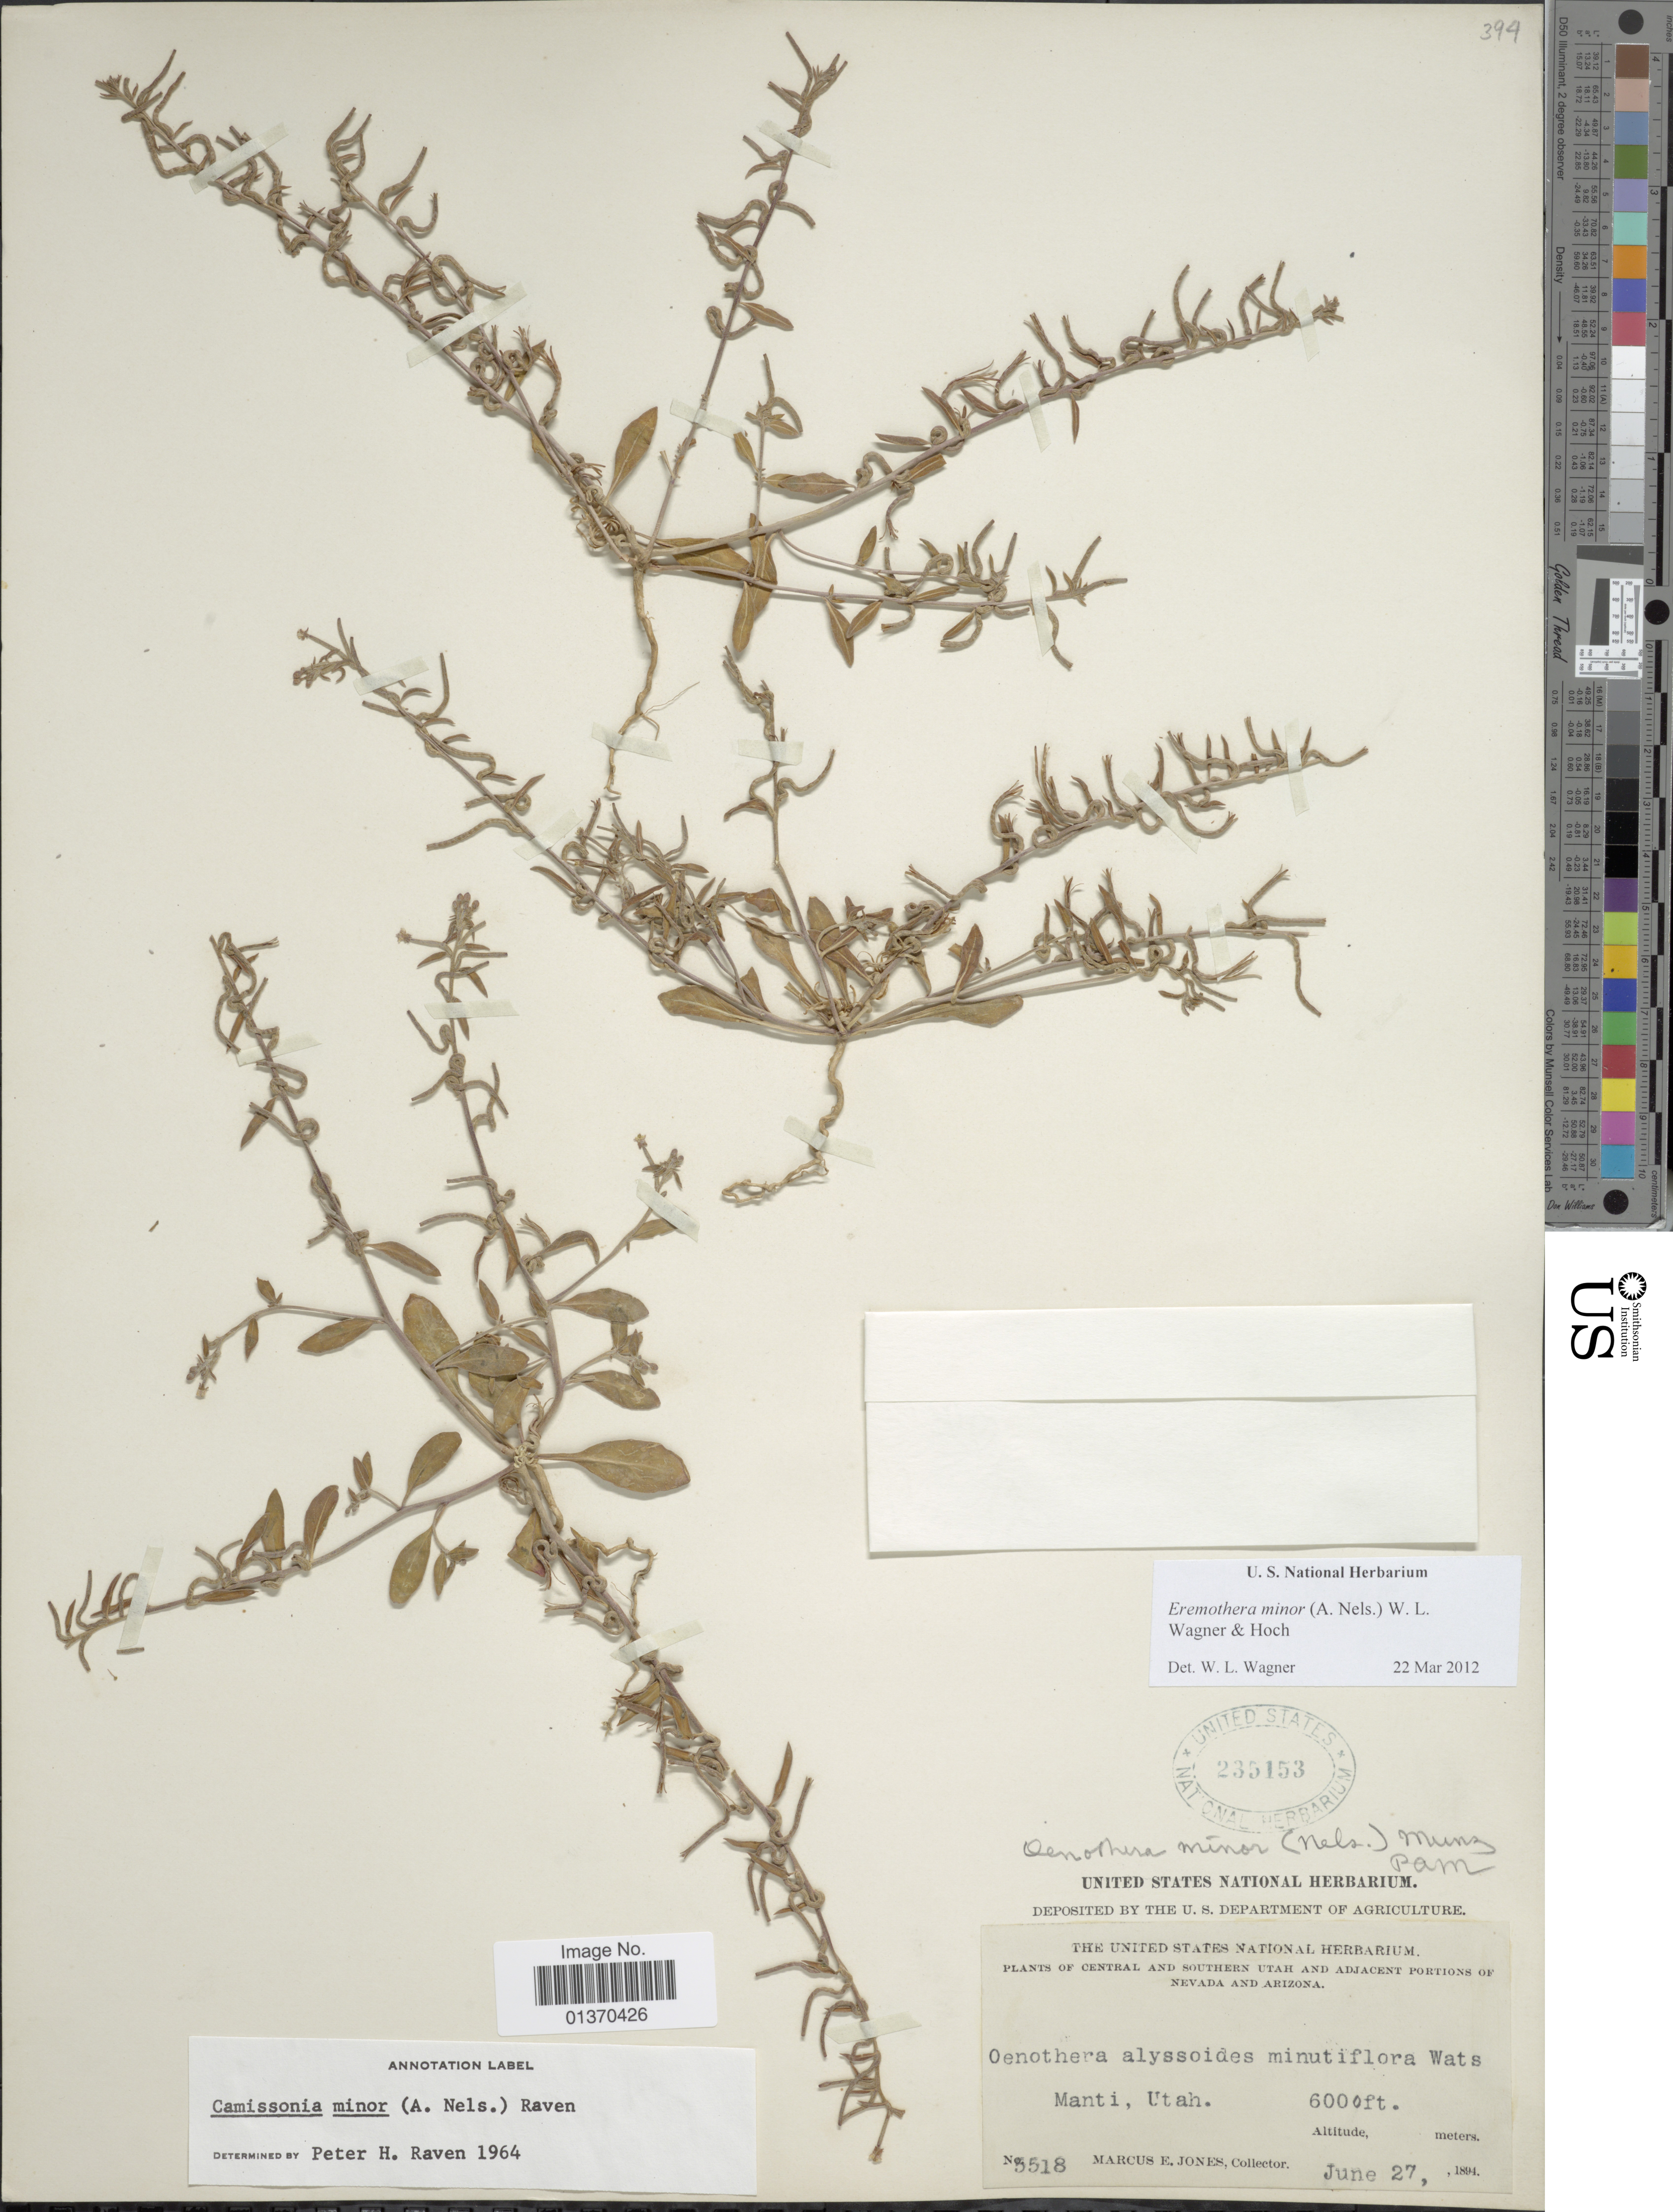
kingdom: Plantae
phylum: Tracheophyta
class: Magnoliopsida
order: Myrtales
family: Onagraceae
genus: Eremothera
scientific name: Eremothera minor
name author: (A. Nelson) W.L. Wagner & Hoch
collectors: M. E. Jones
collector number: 3518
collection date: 1894-06-27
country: United States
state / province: Utah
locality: Central and southern Utah and adjacent portions of Nevada and Arizona, Manti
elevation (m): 1829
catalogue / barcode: US 235153